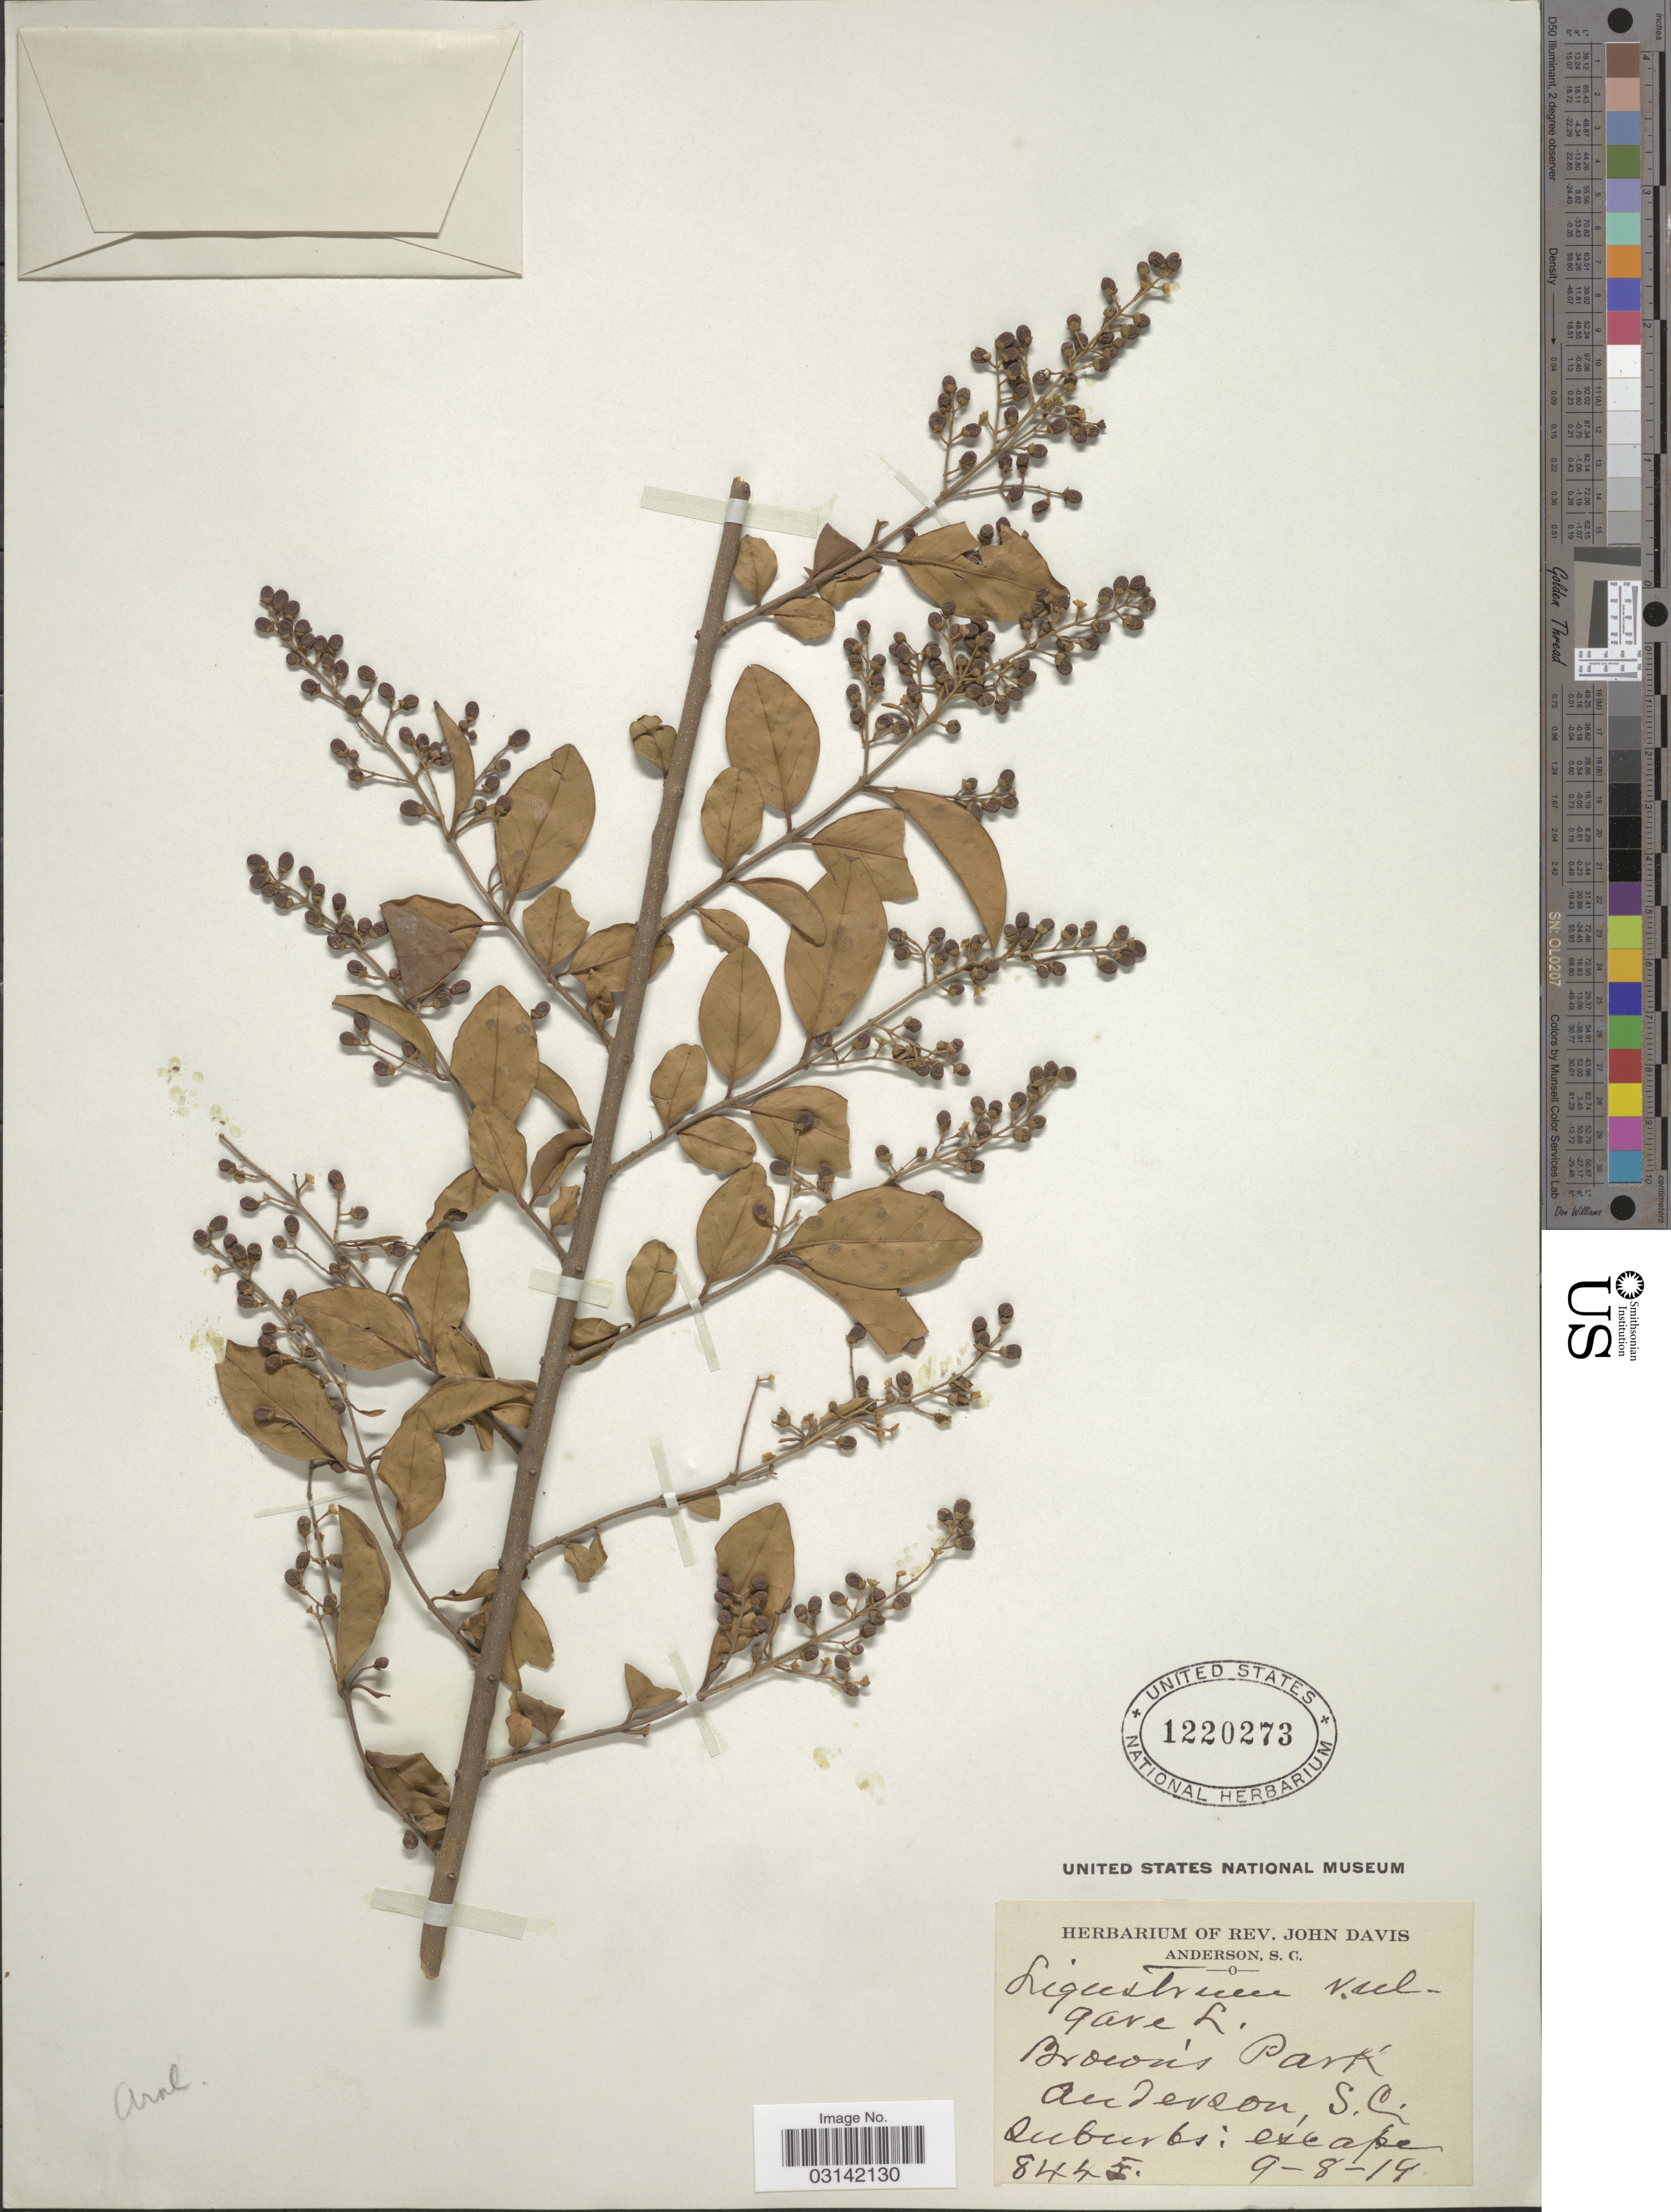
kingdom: Plantae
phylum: Tracheophyta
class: Magnoliopsida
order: Lamiales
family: Oleaceae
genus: Ligustrum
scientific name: Ligustrum vulgare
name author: L.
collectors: ex herb. Rev. John Davis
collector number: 844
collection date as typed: Transcribed d/m/y: 8/9/19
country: United States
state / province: South Carolina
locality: Brown's Park, Anderson.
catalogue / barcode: US 1220273